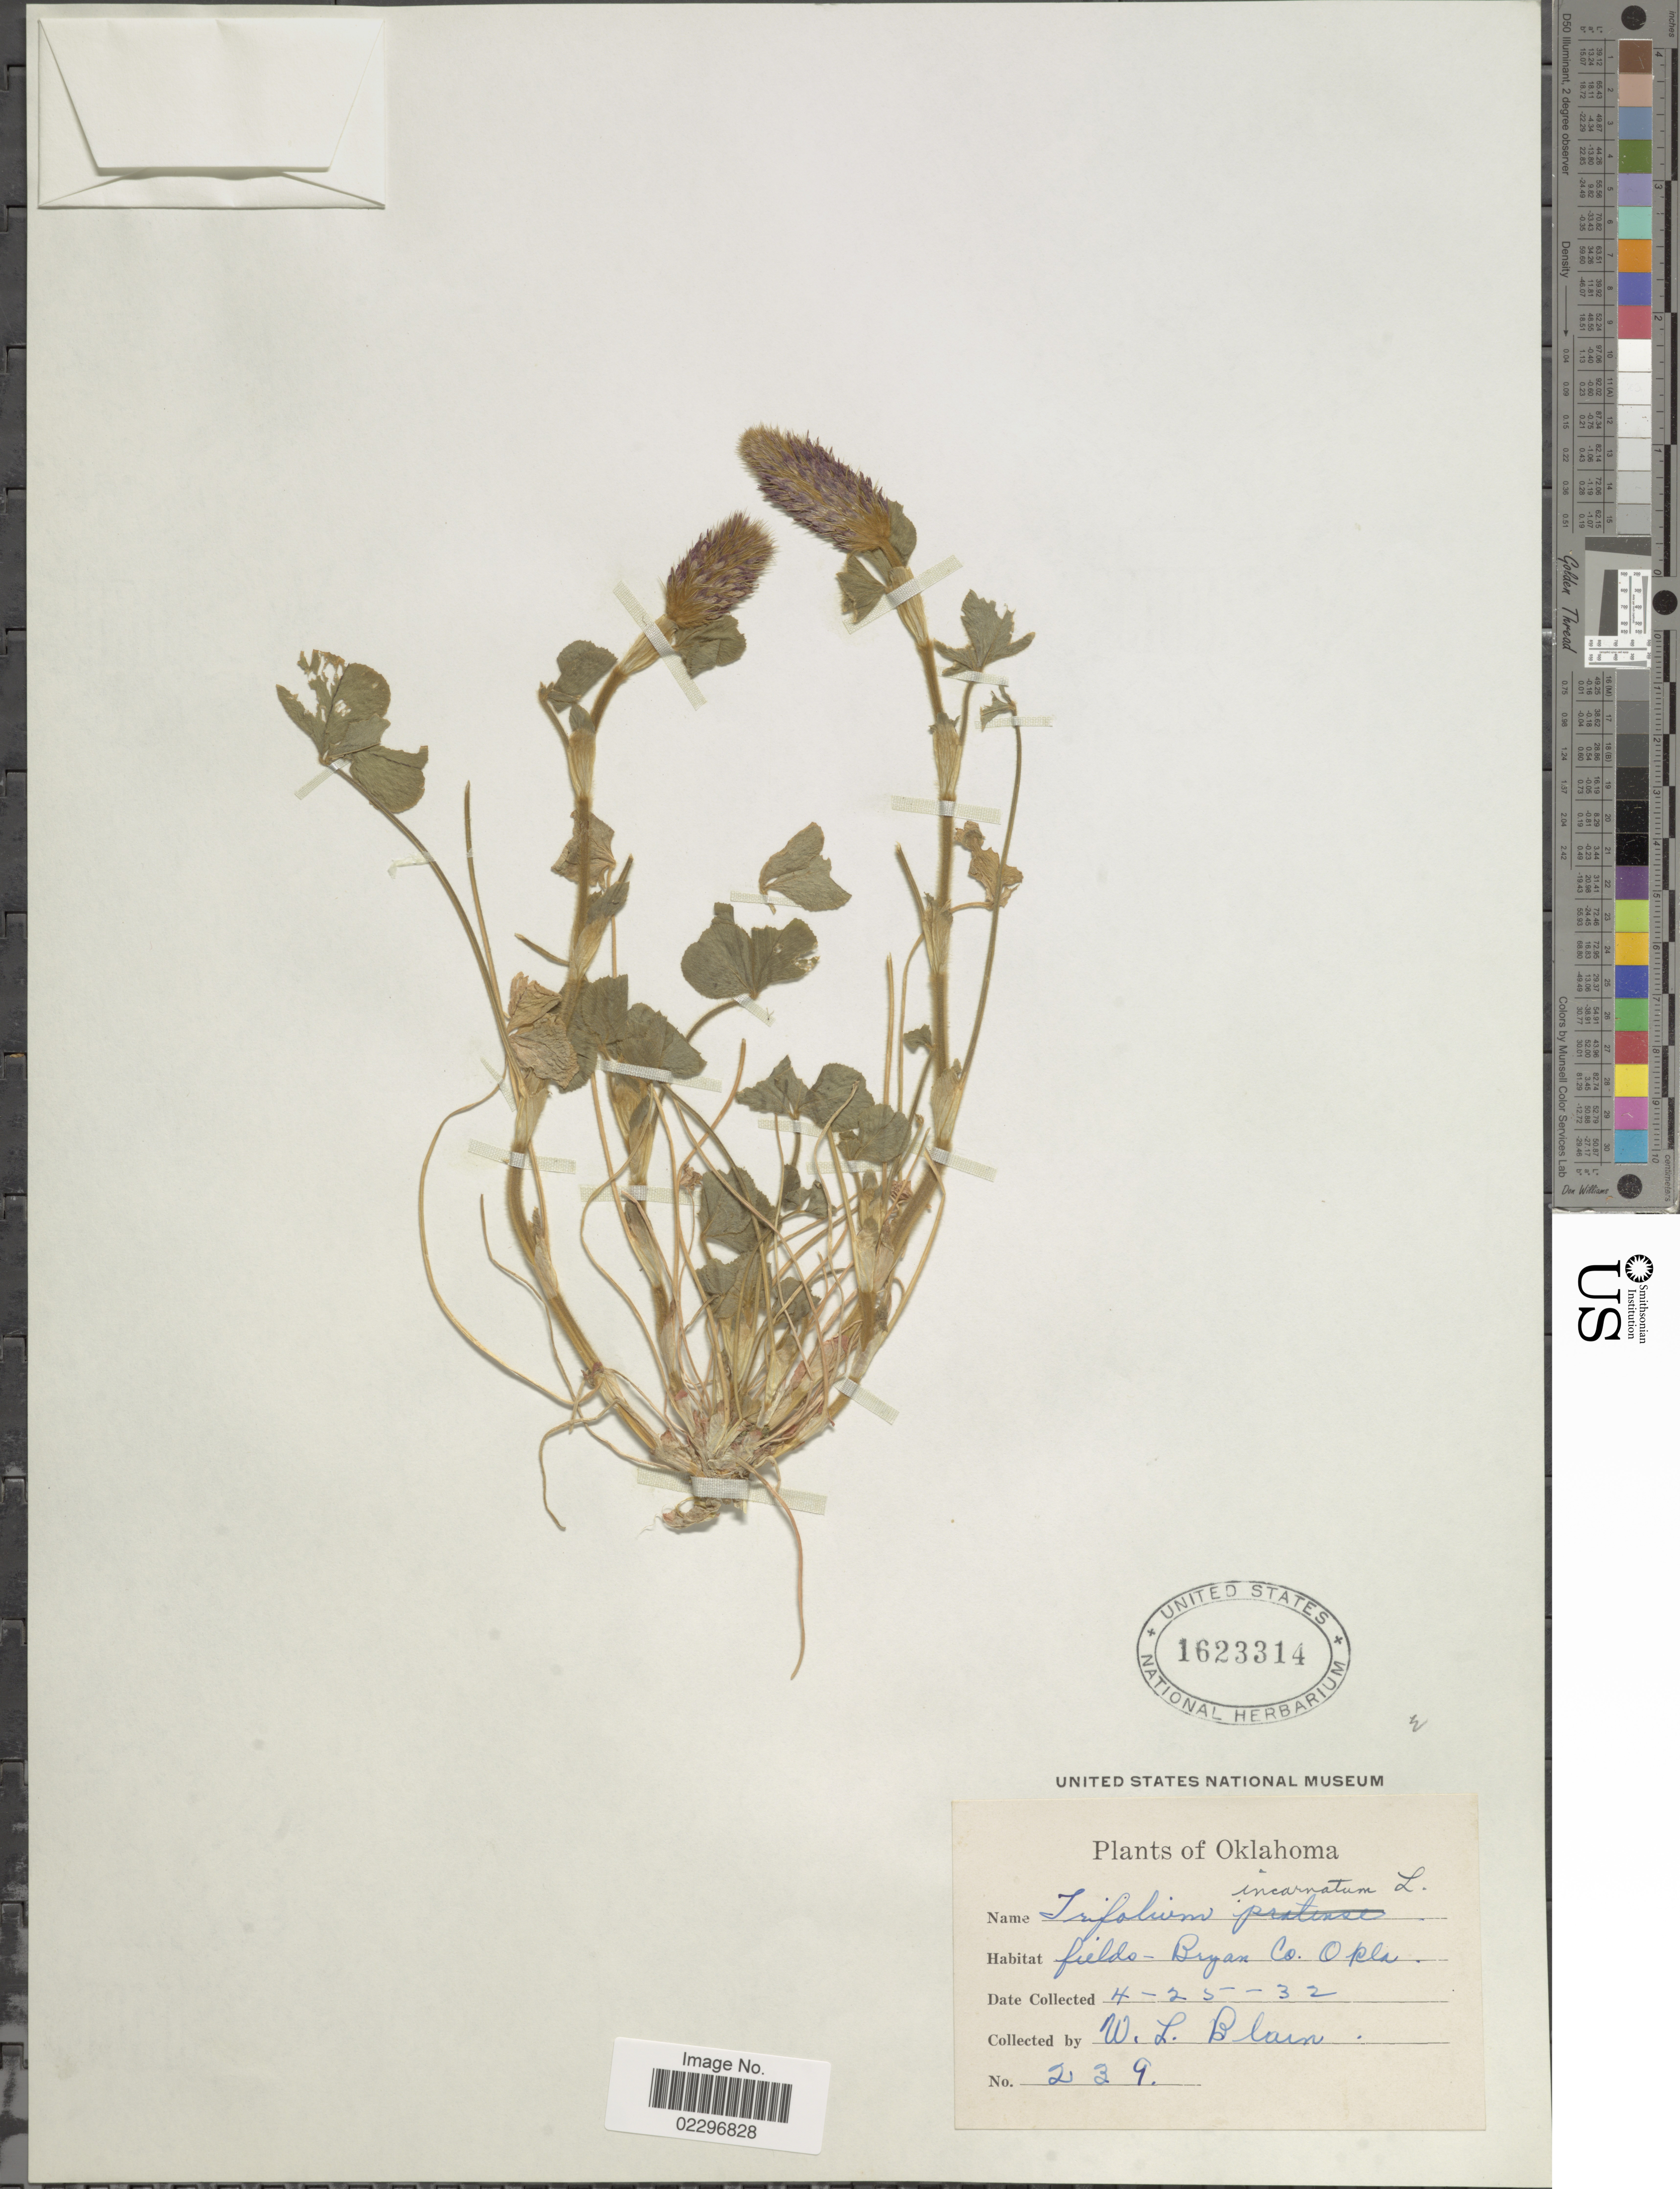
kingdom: Plantae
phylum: Tracheophyta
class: Magnoliopsida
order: Fabales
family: Fabaceae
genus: Trifolium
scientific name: Trifolium incarnatum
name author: L.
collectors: W. Blain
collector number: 239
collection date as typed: Transcribed d/m/y: 25/4/32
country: United States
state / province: Oklahoma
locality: Fields-Bryan Co.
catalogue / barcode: US 1623314